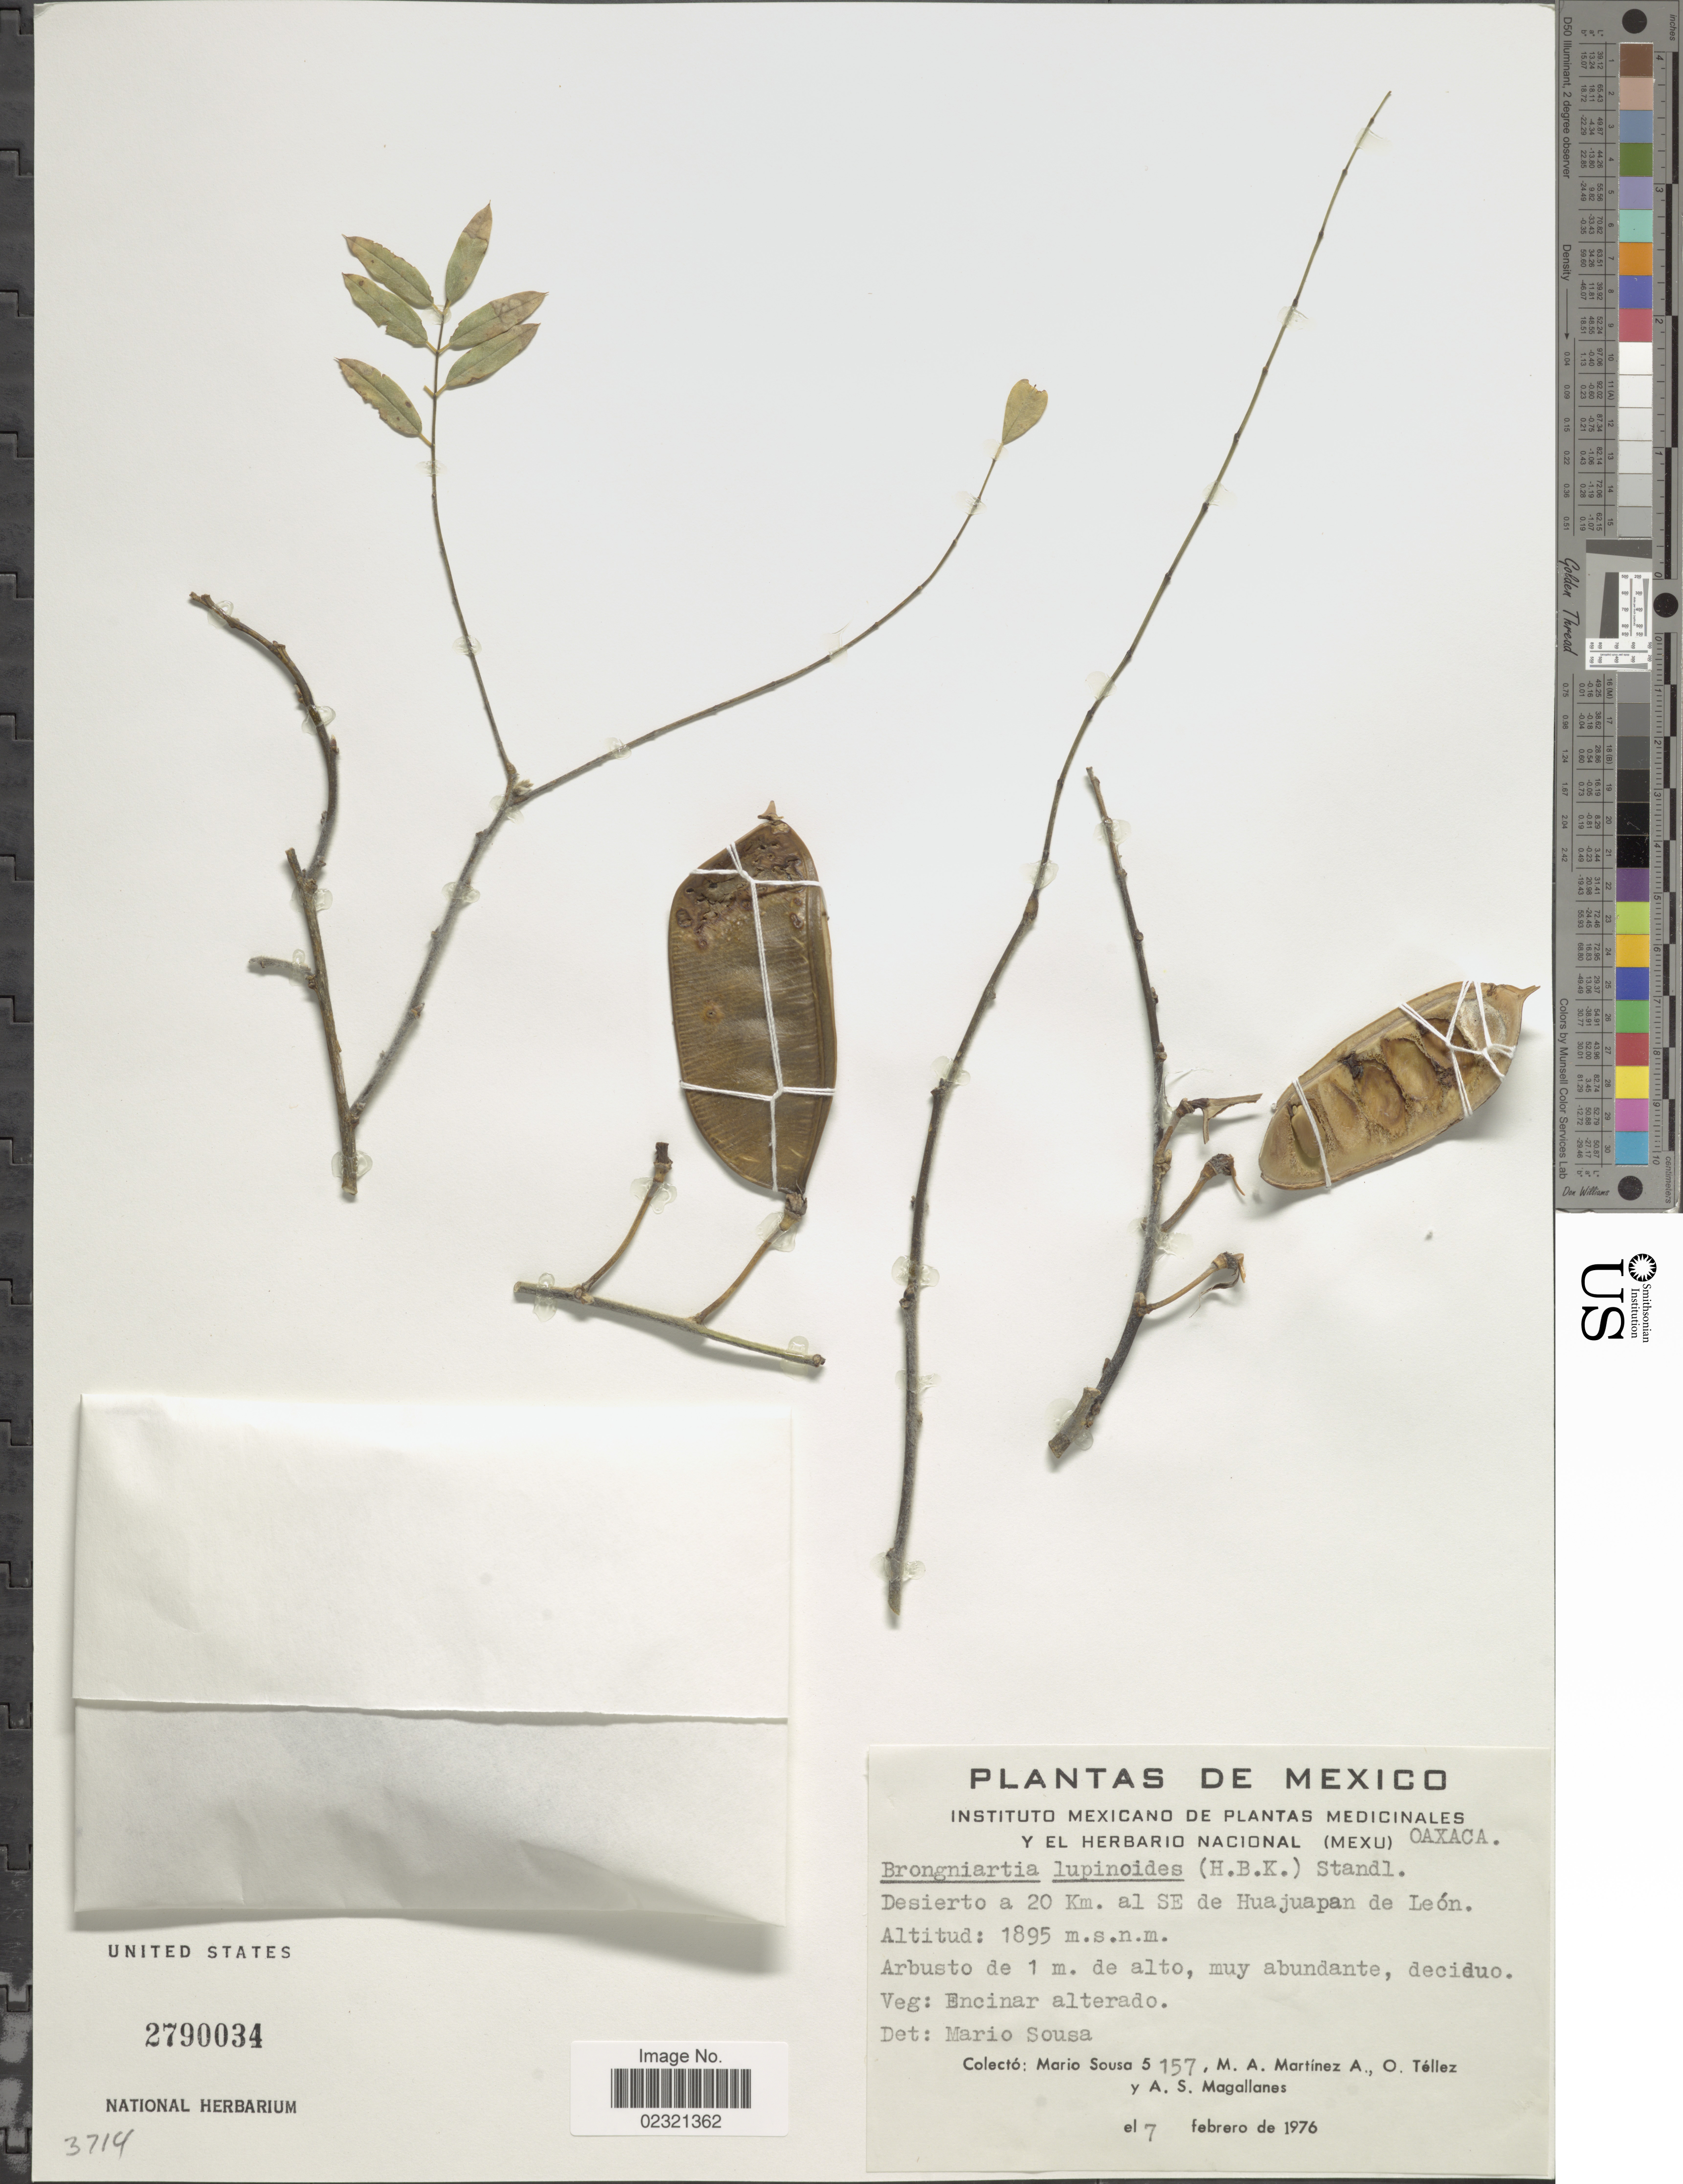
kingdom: Plantae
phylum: Tracheophyta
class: Magnoliopsida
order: Fabales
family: Fabaceae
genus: Brongniartia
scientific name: Brongniartia lupinoides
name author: (Kunth) Taub.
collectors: M. Sousa S., M. A. Martínez Alfaro, O. Tellez & A. Magallanes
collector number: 5157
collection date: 1976-02-07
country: Mexico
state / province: Oaxaca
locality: Desierto a 20 km. al SE de Huajuapan de León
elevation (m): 1895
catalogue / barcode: US 2790034